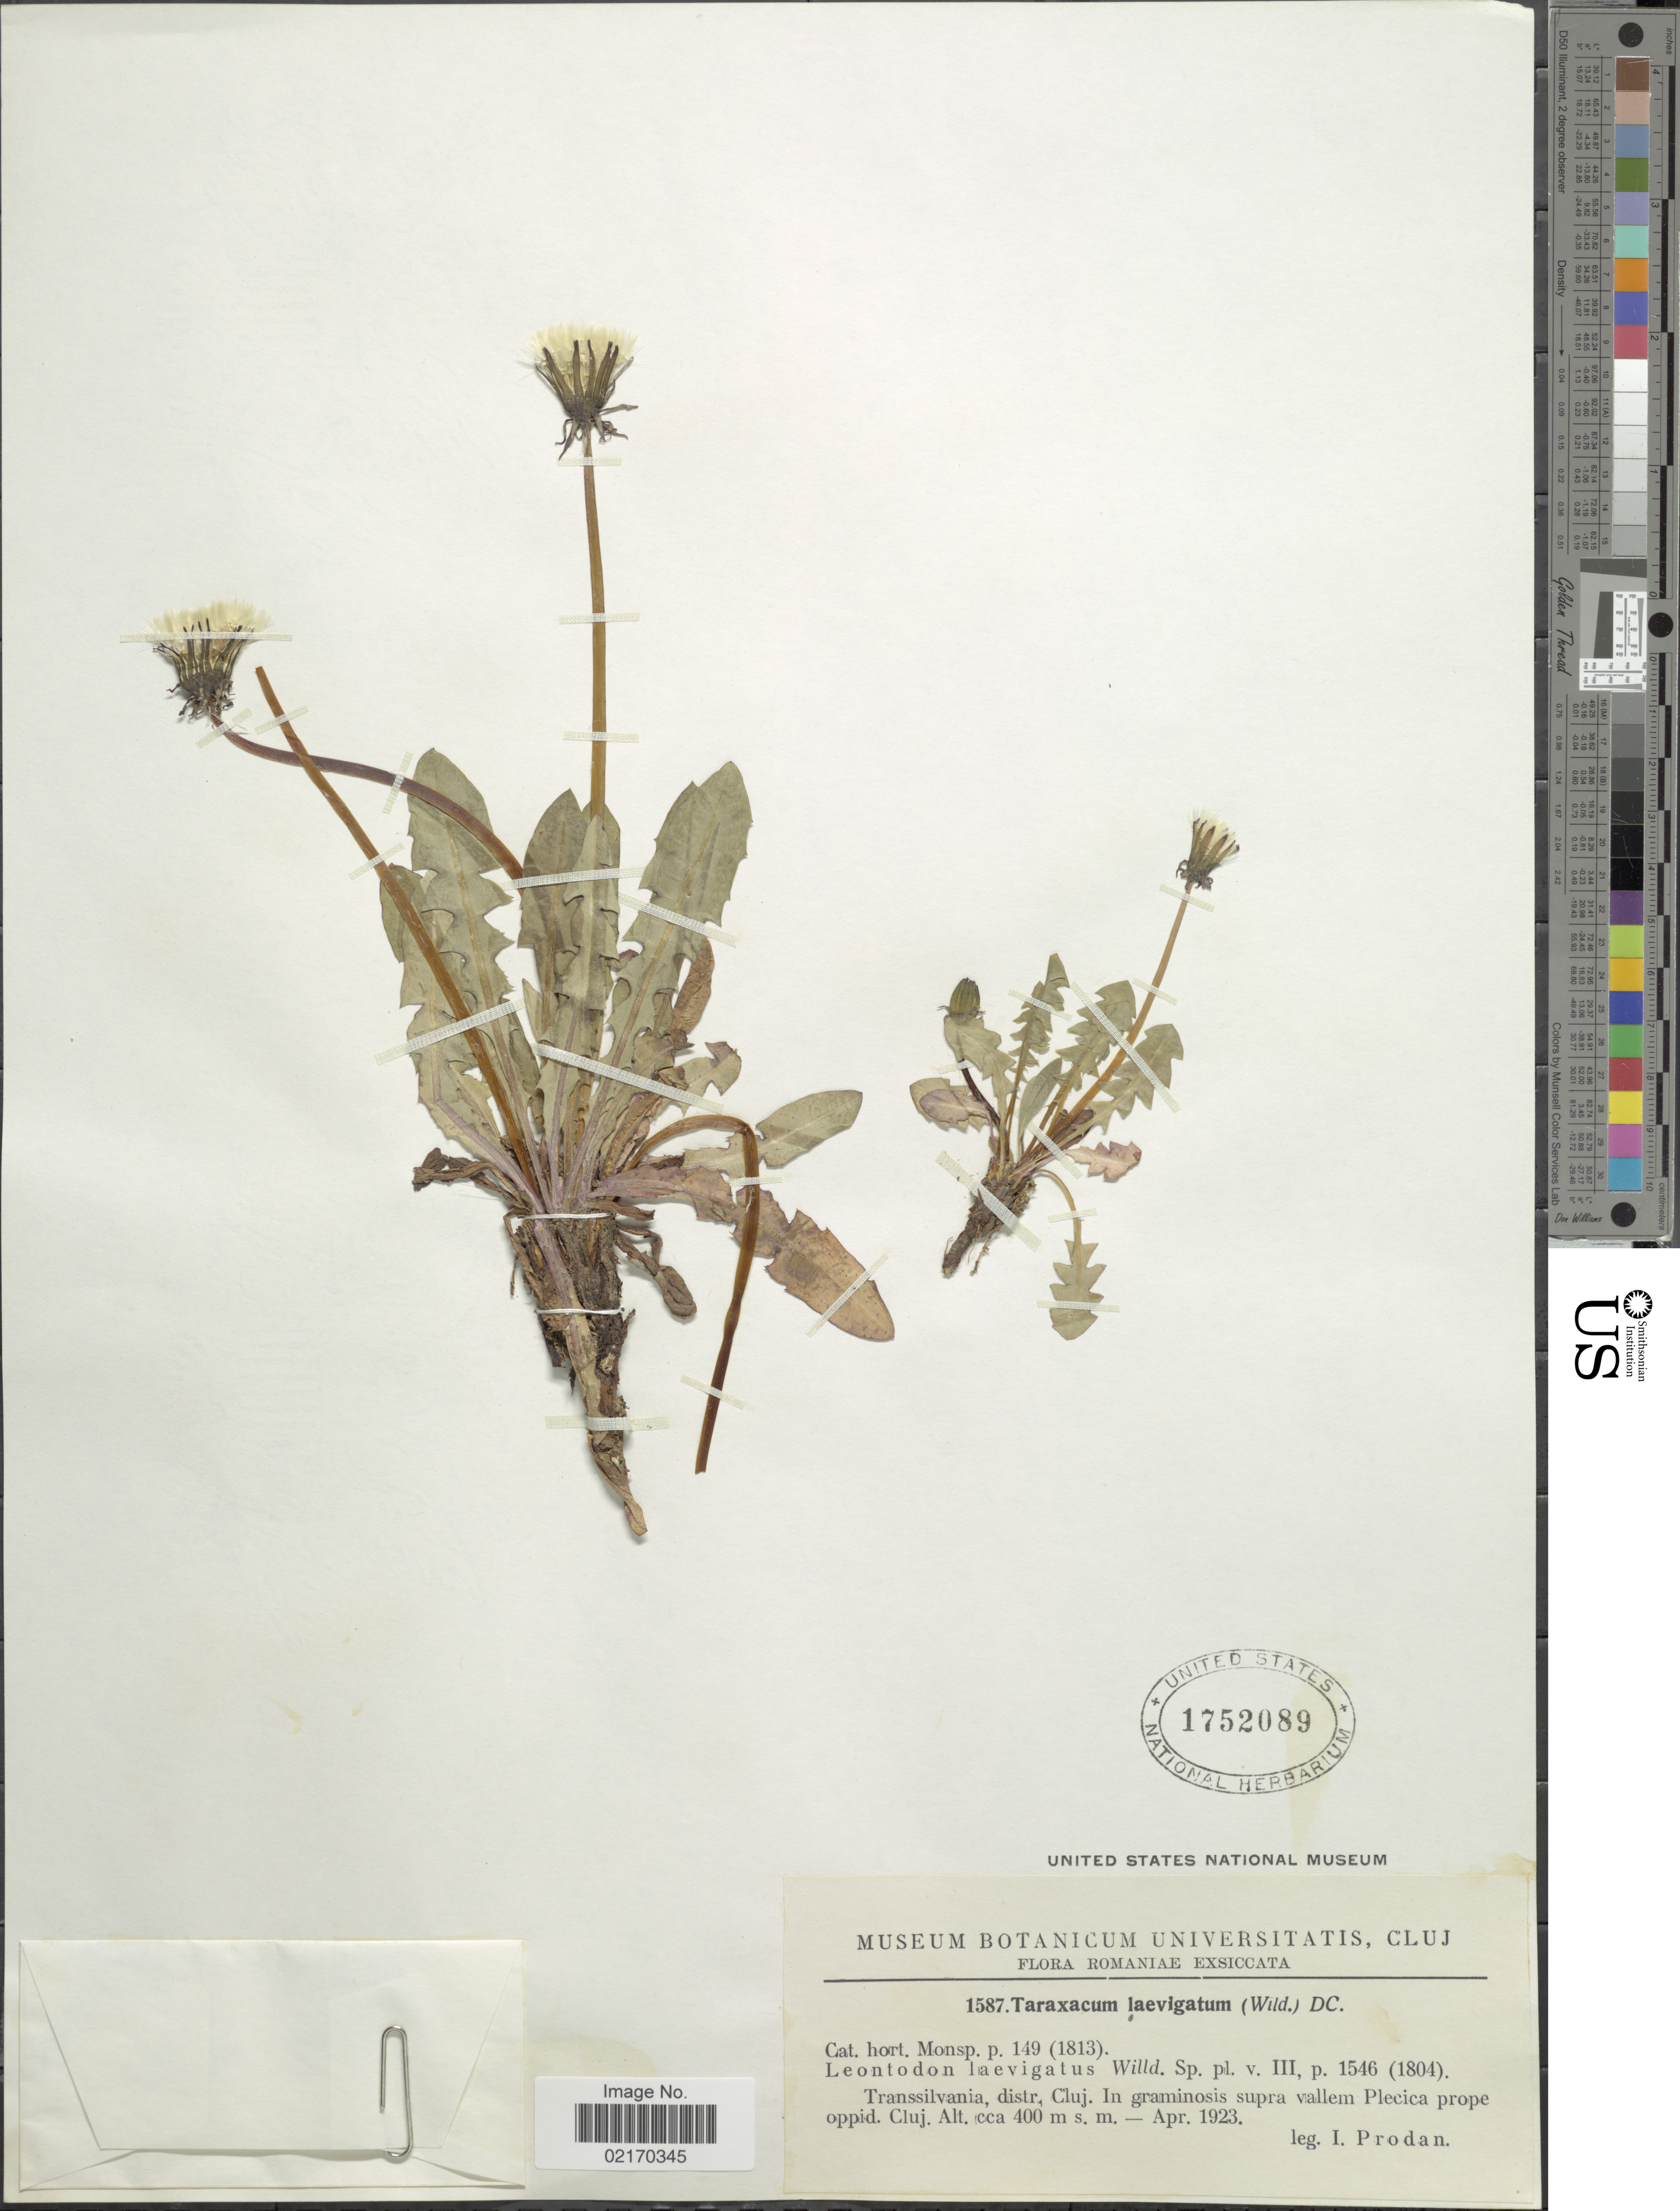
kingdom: Plantae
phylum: Tracheophyta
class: Magnoliopsida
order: Asterales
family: Asteraceae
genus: Taraxacum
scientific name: Taraxacum erythrospermum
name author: Andrz. ex Besser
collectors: I. Prodán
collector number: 1587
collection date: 1923-04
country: Romania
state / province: Cluj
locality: Transsilvania. In graminosis supram vallem Plecica prope oppid. Cluj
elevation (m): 400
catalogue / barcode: US 1752089